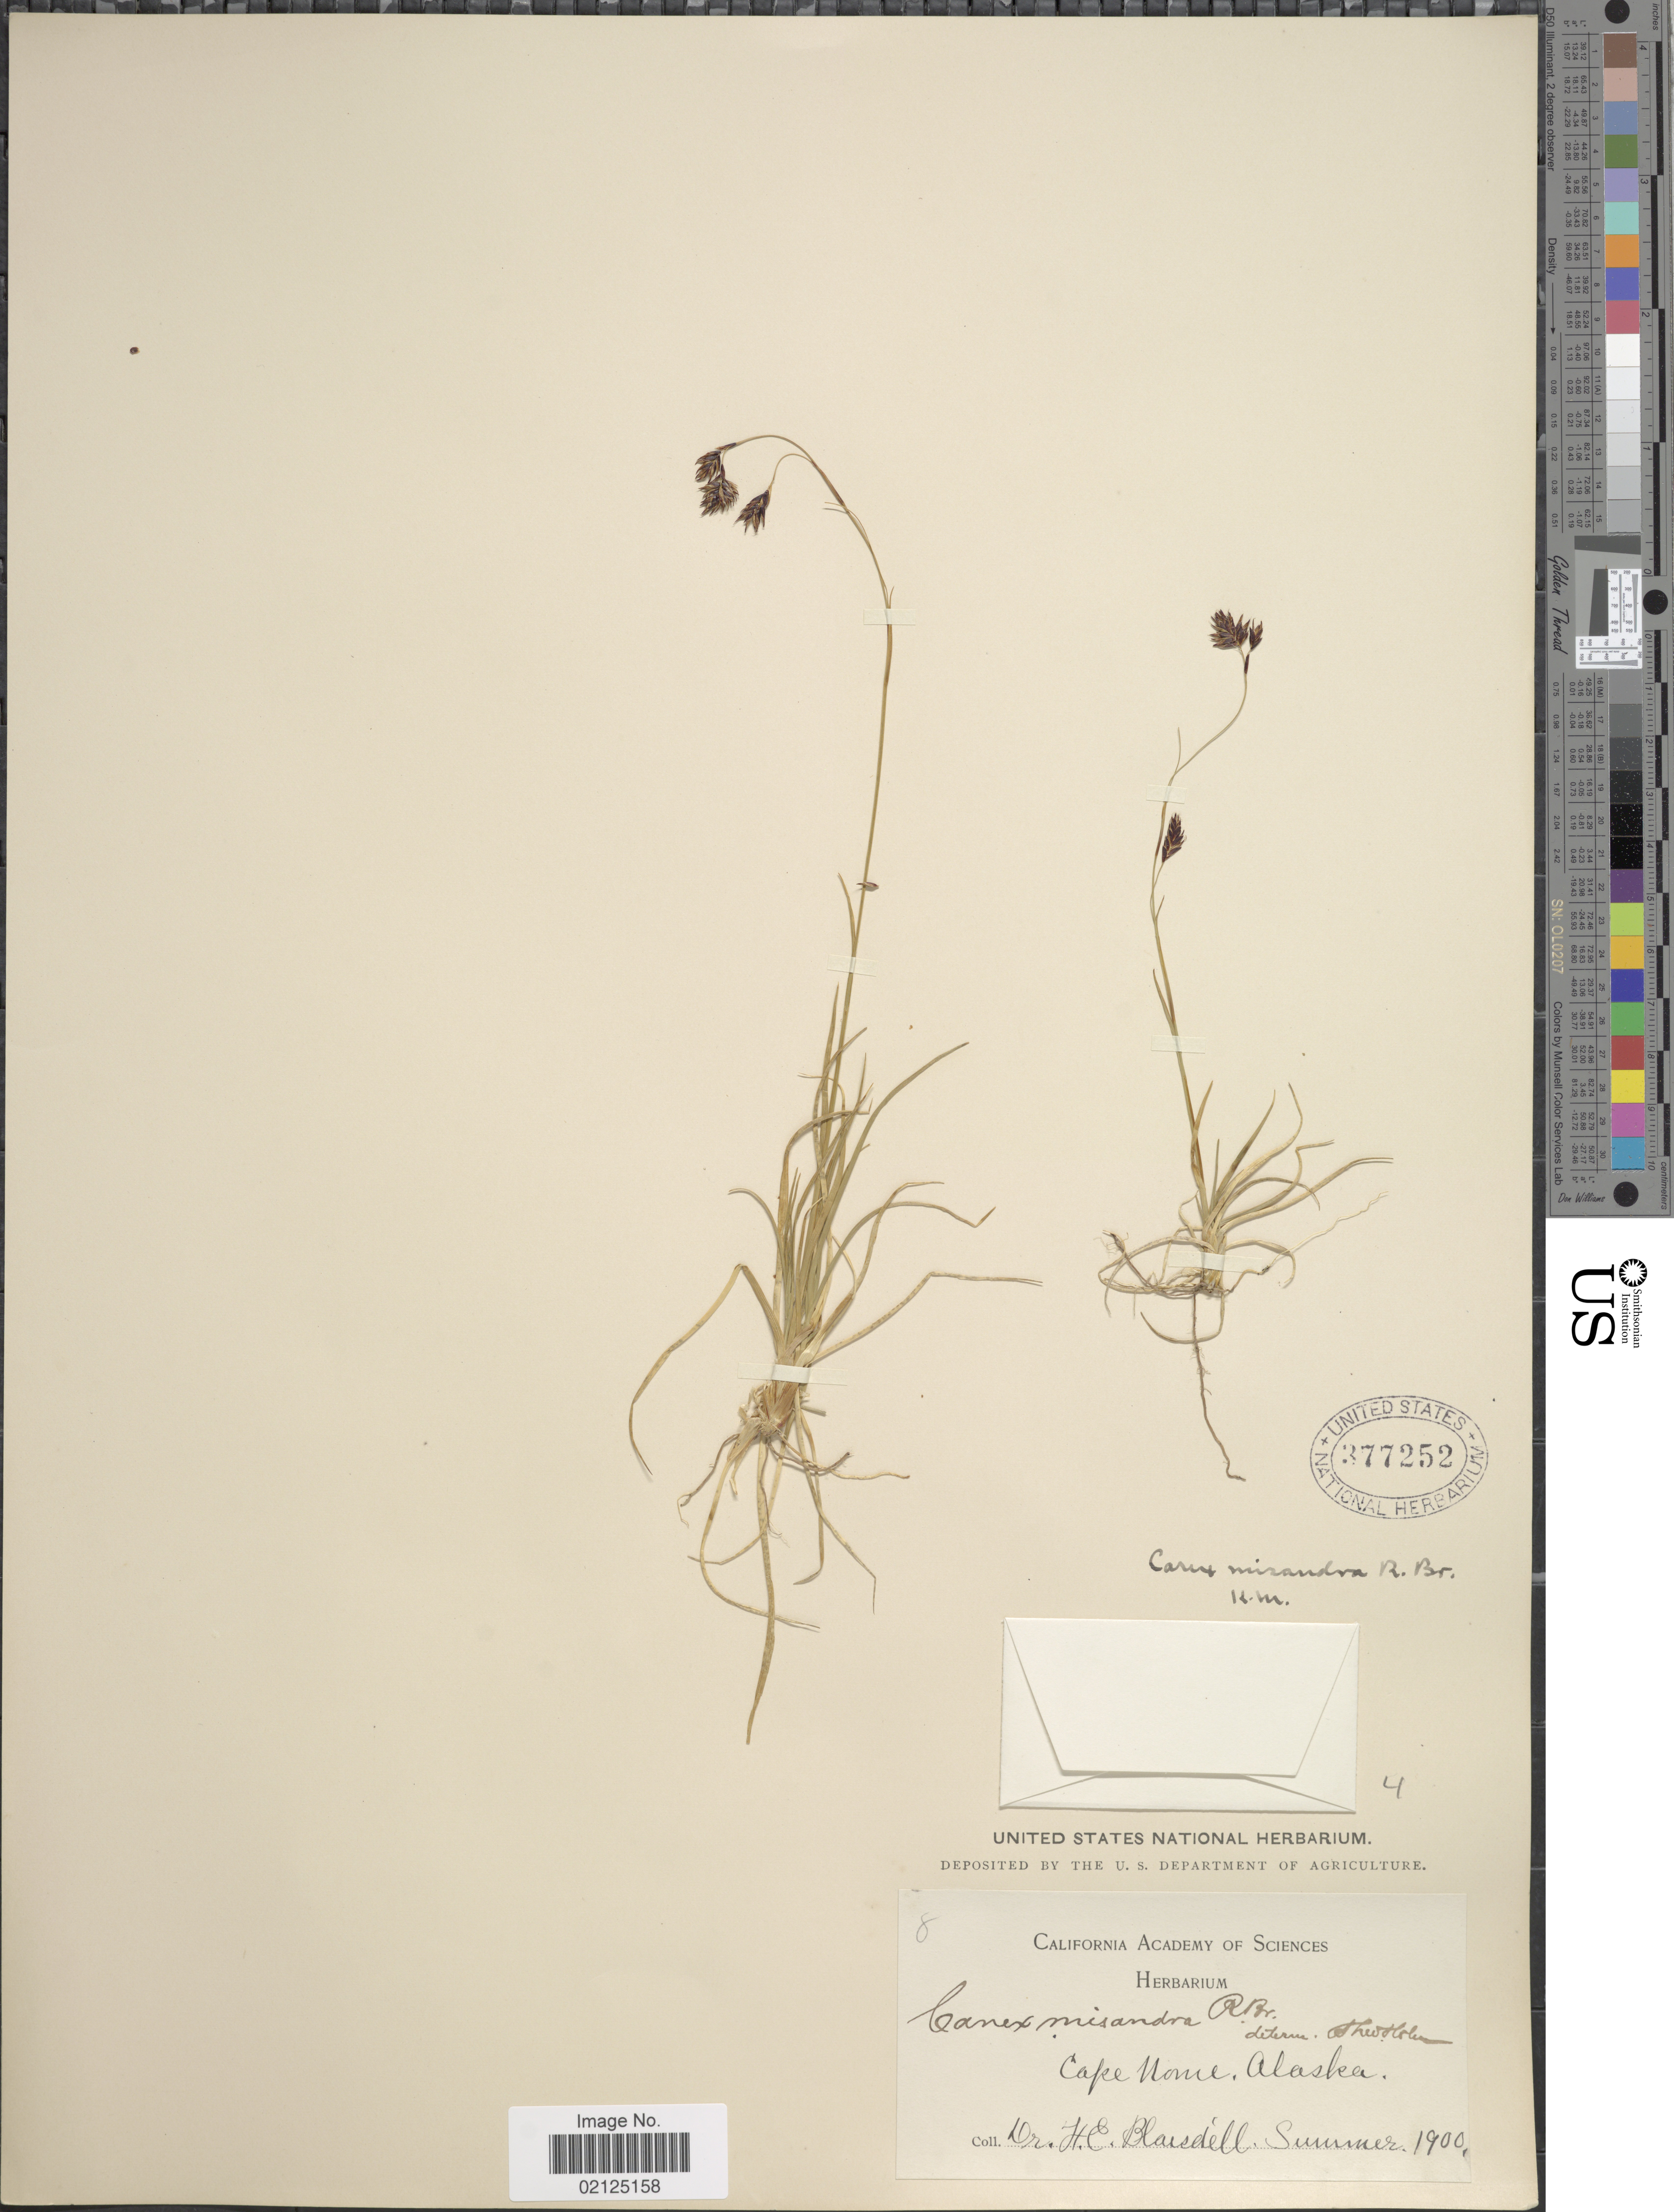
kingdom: Plantae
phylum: Tracheophyta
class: Liliopsida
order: Poales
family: Cyperaceae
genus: Carex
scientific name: Carex fuliginosa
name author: Schkuhr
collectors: F. Blaisdell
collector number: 8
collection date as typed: Summer 1900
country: United States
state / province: Alaska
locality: Cape Nome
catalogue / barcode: US 377252